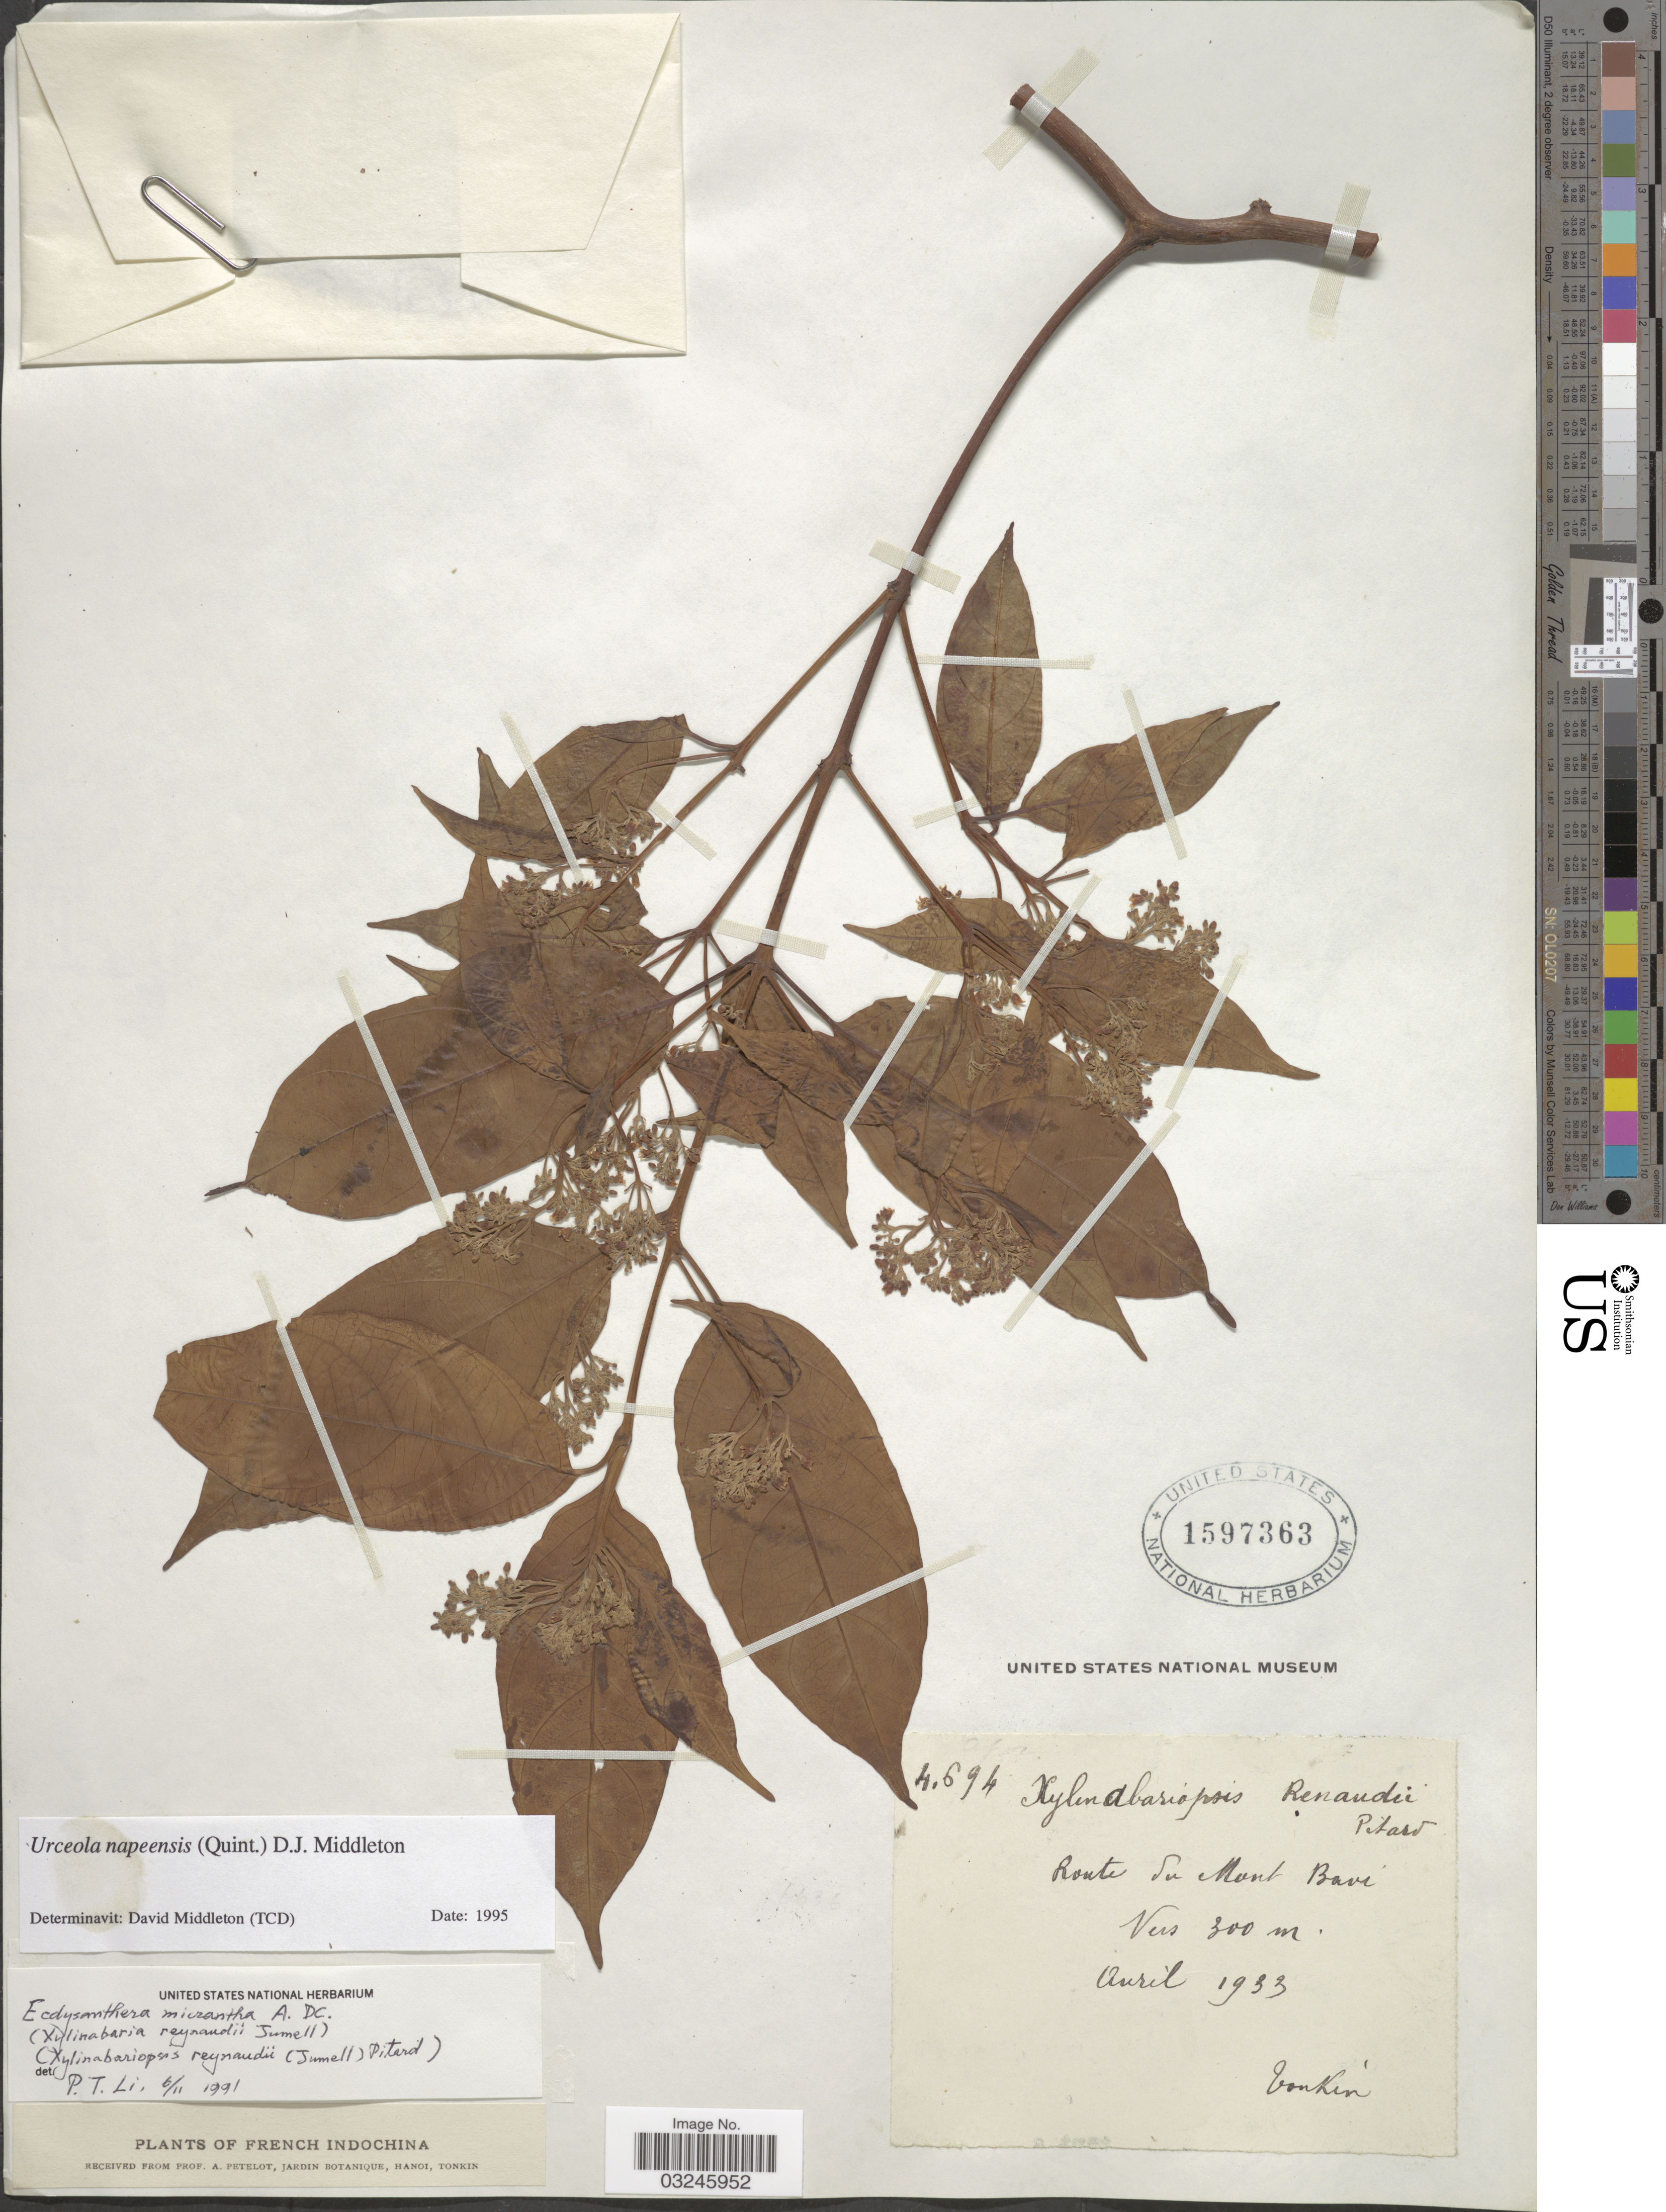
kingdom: Plantae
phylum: Tracheophyta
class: Magnoliopsida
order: Gentianales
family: Apocynaceae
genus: Urceola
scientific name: Urceola napeensis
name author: (Quintaret) D.J. Middleton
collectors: P. A. Pételot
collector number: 4694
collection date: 1933-04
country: Vietnam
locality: French IndoChina, Route du Mont Bavi.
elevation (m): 300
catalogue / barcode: US 1597363